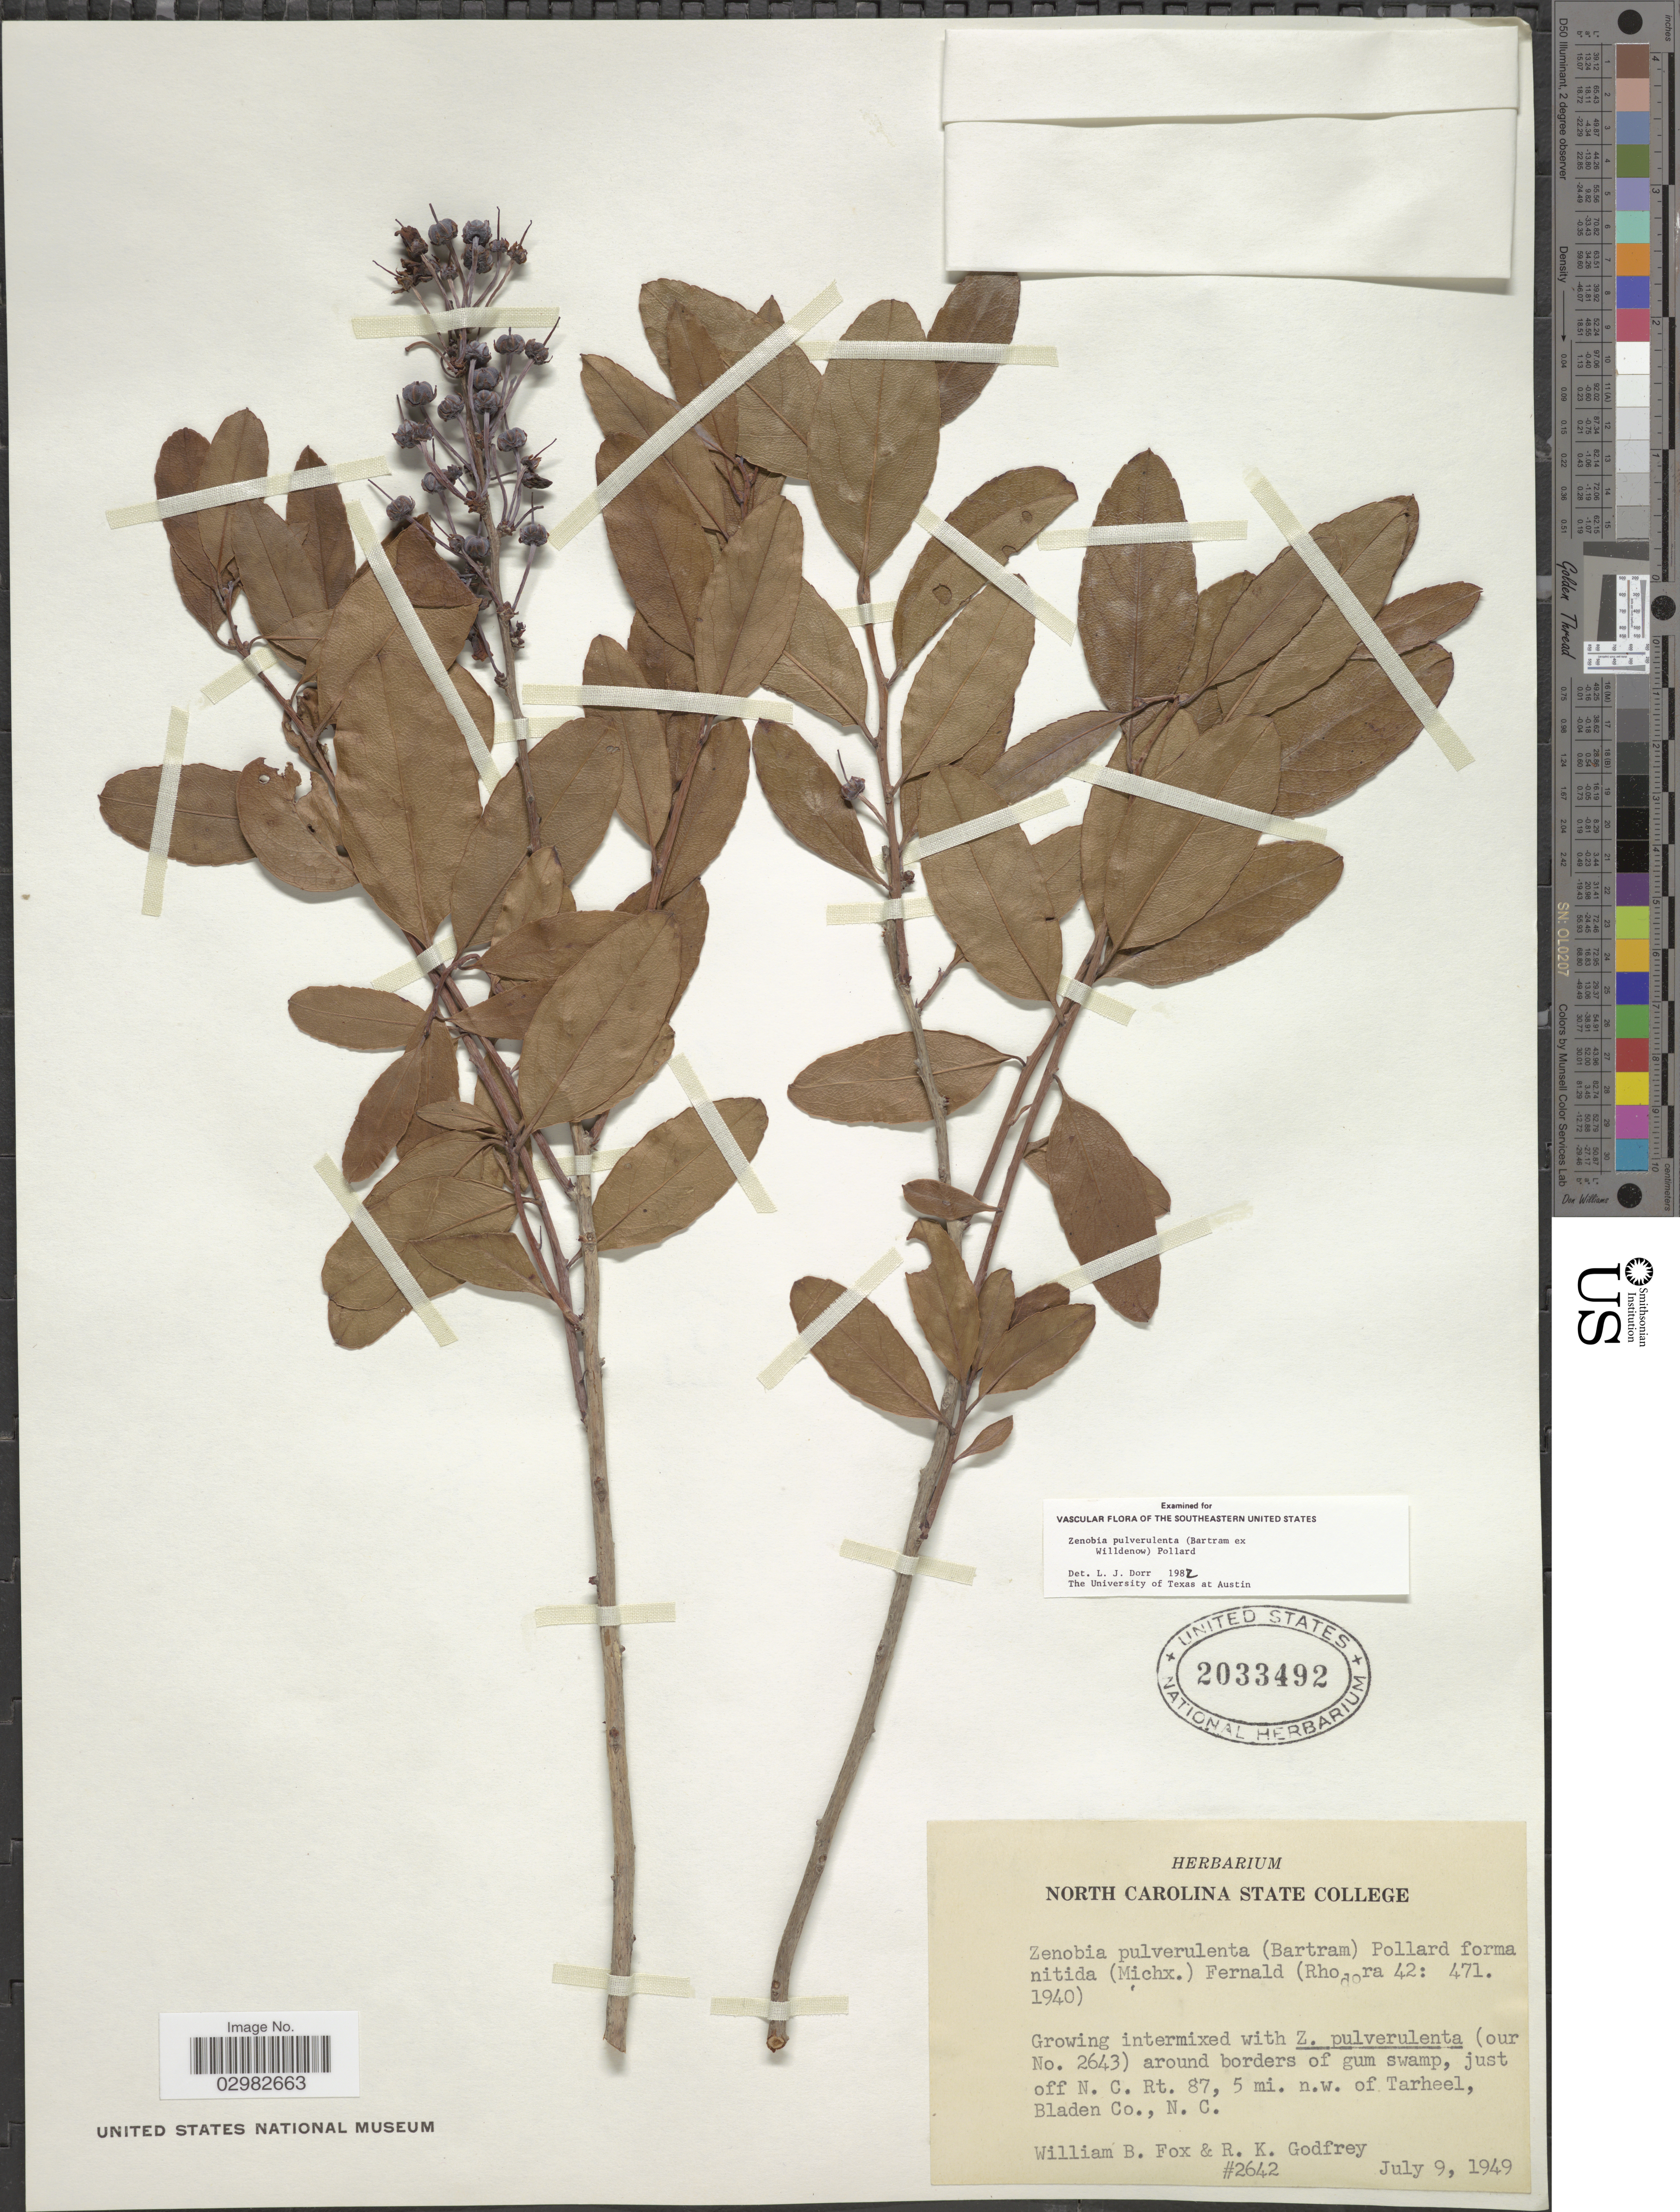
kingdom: Plantae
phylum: Tracheophyta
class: Magnoliopsida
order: Ericales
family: Ericaceae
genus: Zenobia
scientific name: Zenobia pulverulenta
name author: (W. Bartram ex Willd.) Pollard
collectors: W. B. Fox & R. K. Godfrey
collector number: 2642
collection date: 1949-07-09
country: United States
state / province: North Carolina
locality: Around borders of gum swamp, just off N.C. Rt. 87, 5 mi. n.w. of Tarheel, Bladen Co.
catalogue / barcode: US 2033492